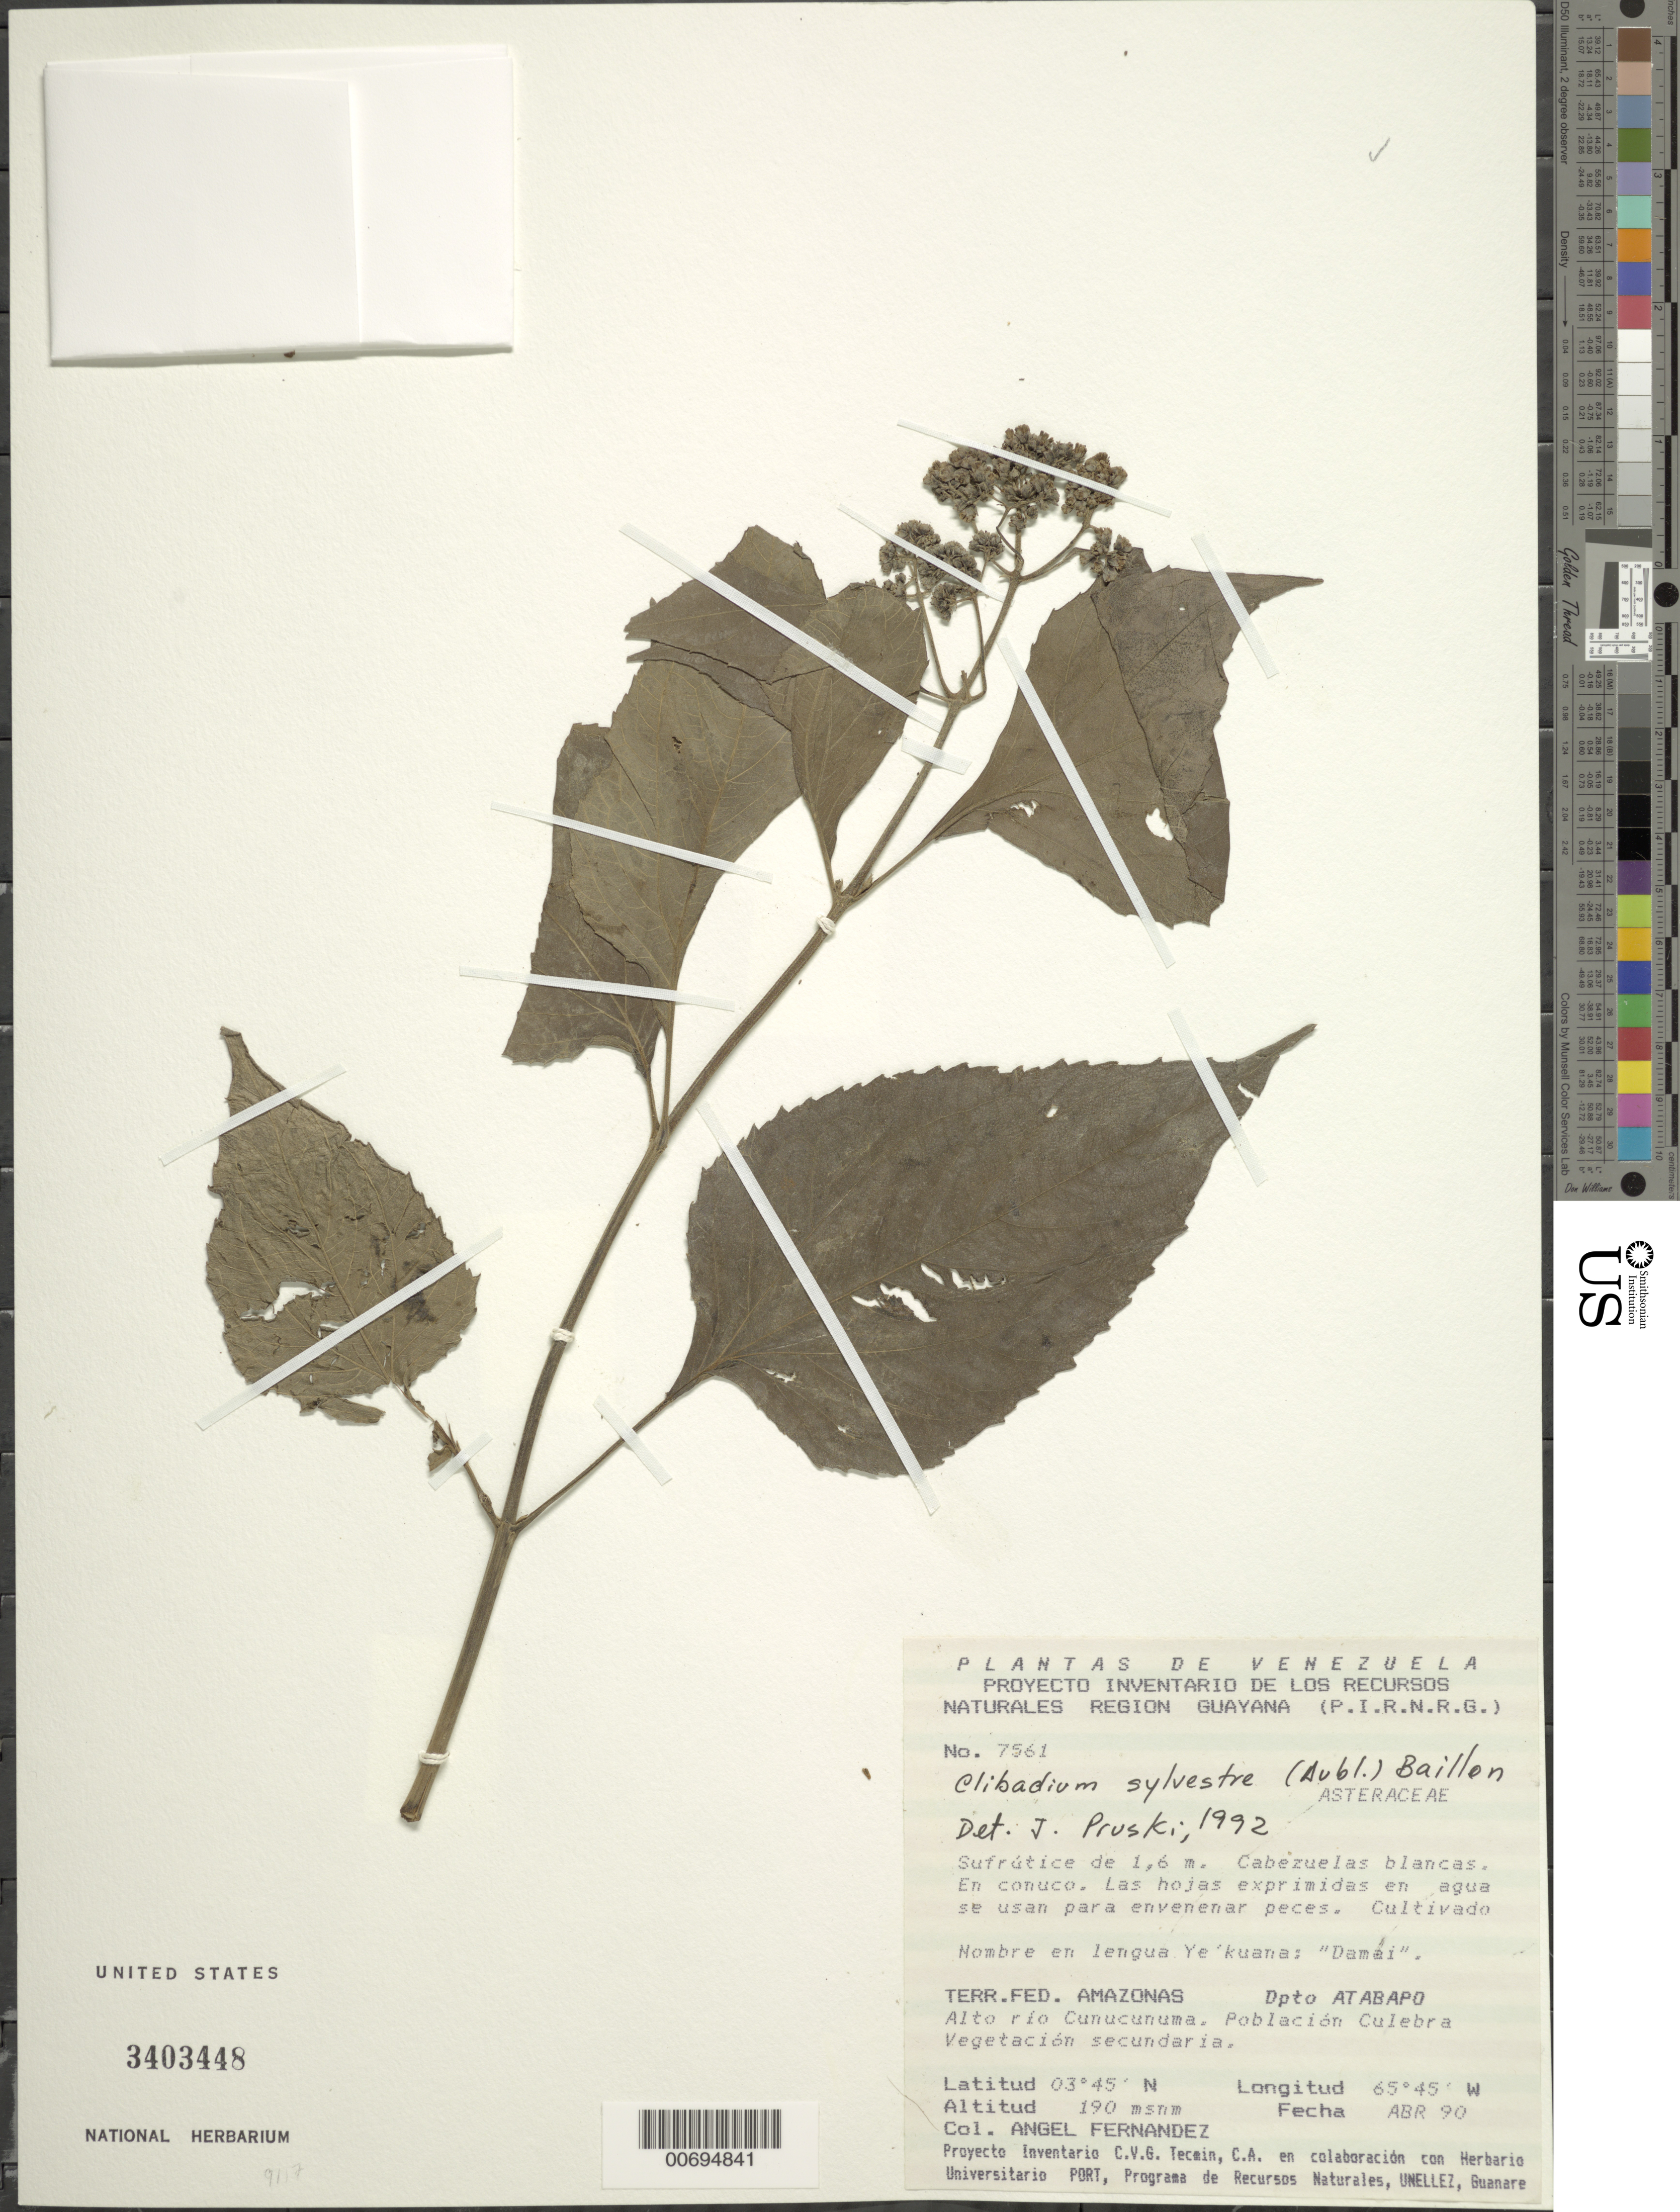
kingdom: Plantae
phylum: Tracheophyta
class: Magnoliopsida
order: Asterales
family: Asteraceae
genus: Clibadium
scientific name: Clibadium sylvestre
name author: (Aubl.) Baill.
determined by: Pruski, J. F.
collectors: A. Fernández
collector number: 7561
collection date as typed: Apr-90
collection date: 1990-04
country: Venezuela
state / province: Amazonas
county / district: Atabapo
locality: Río Cunucunuma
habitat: Conuco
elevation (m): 190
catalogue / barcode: US 3403448